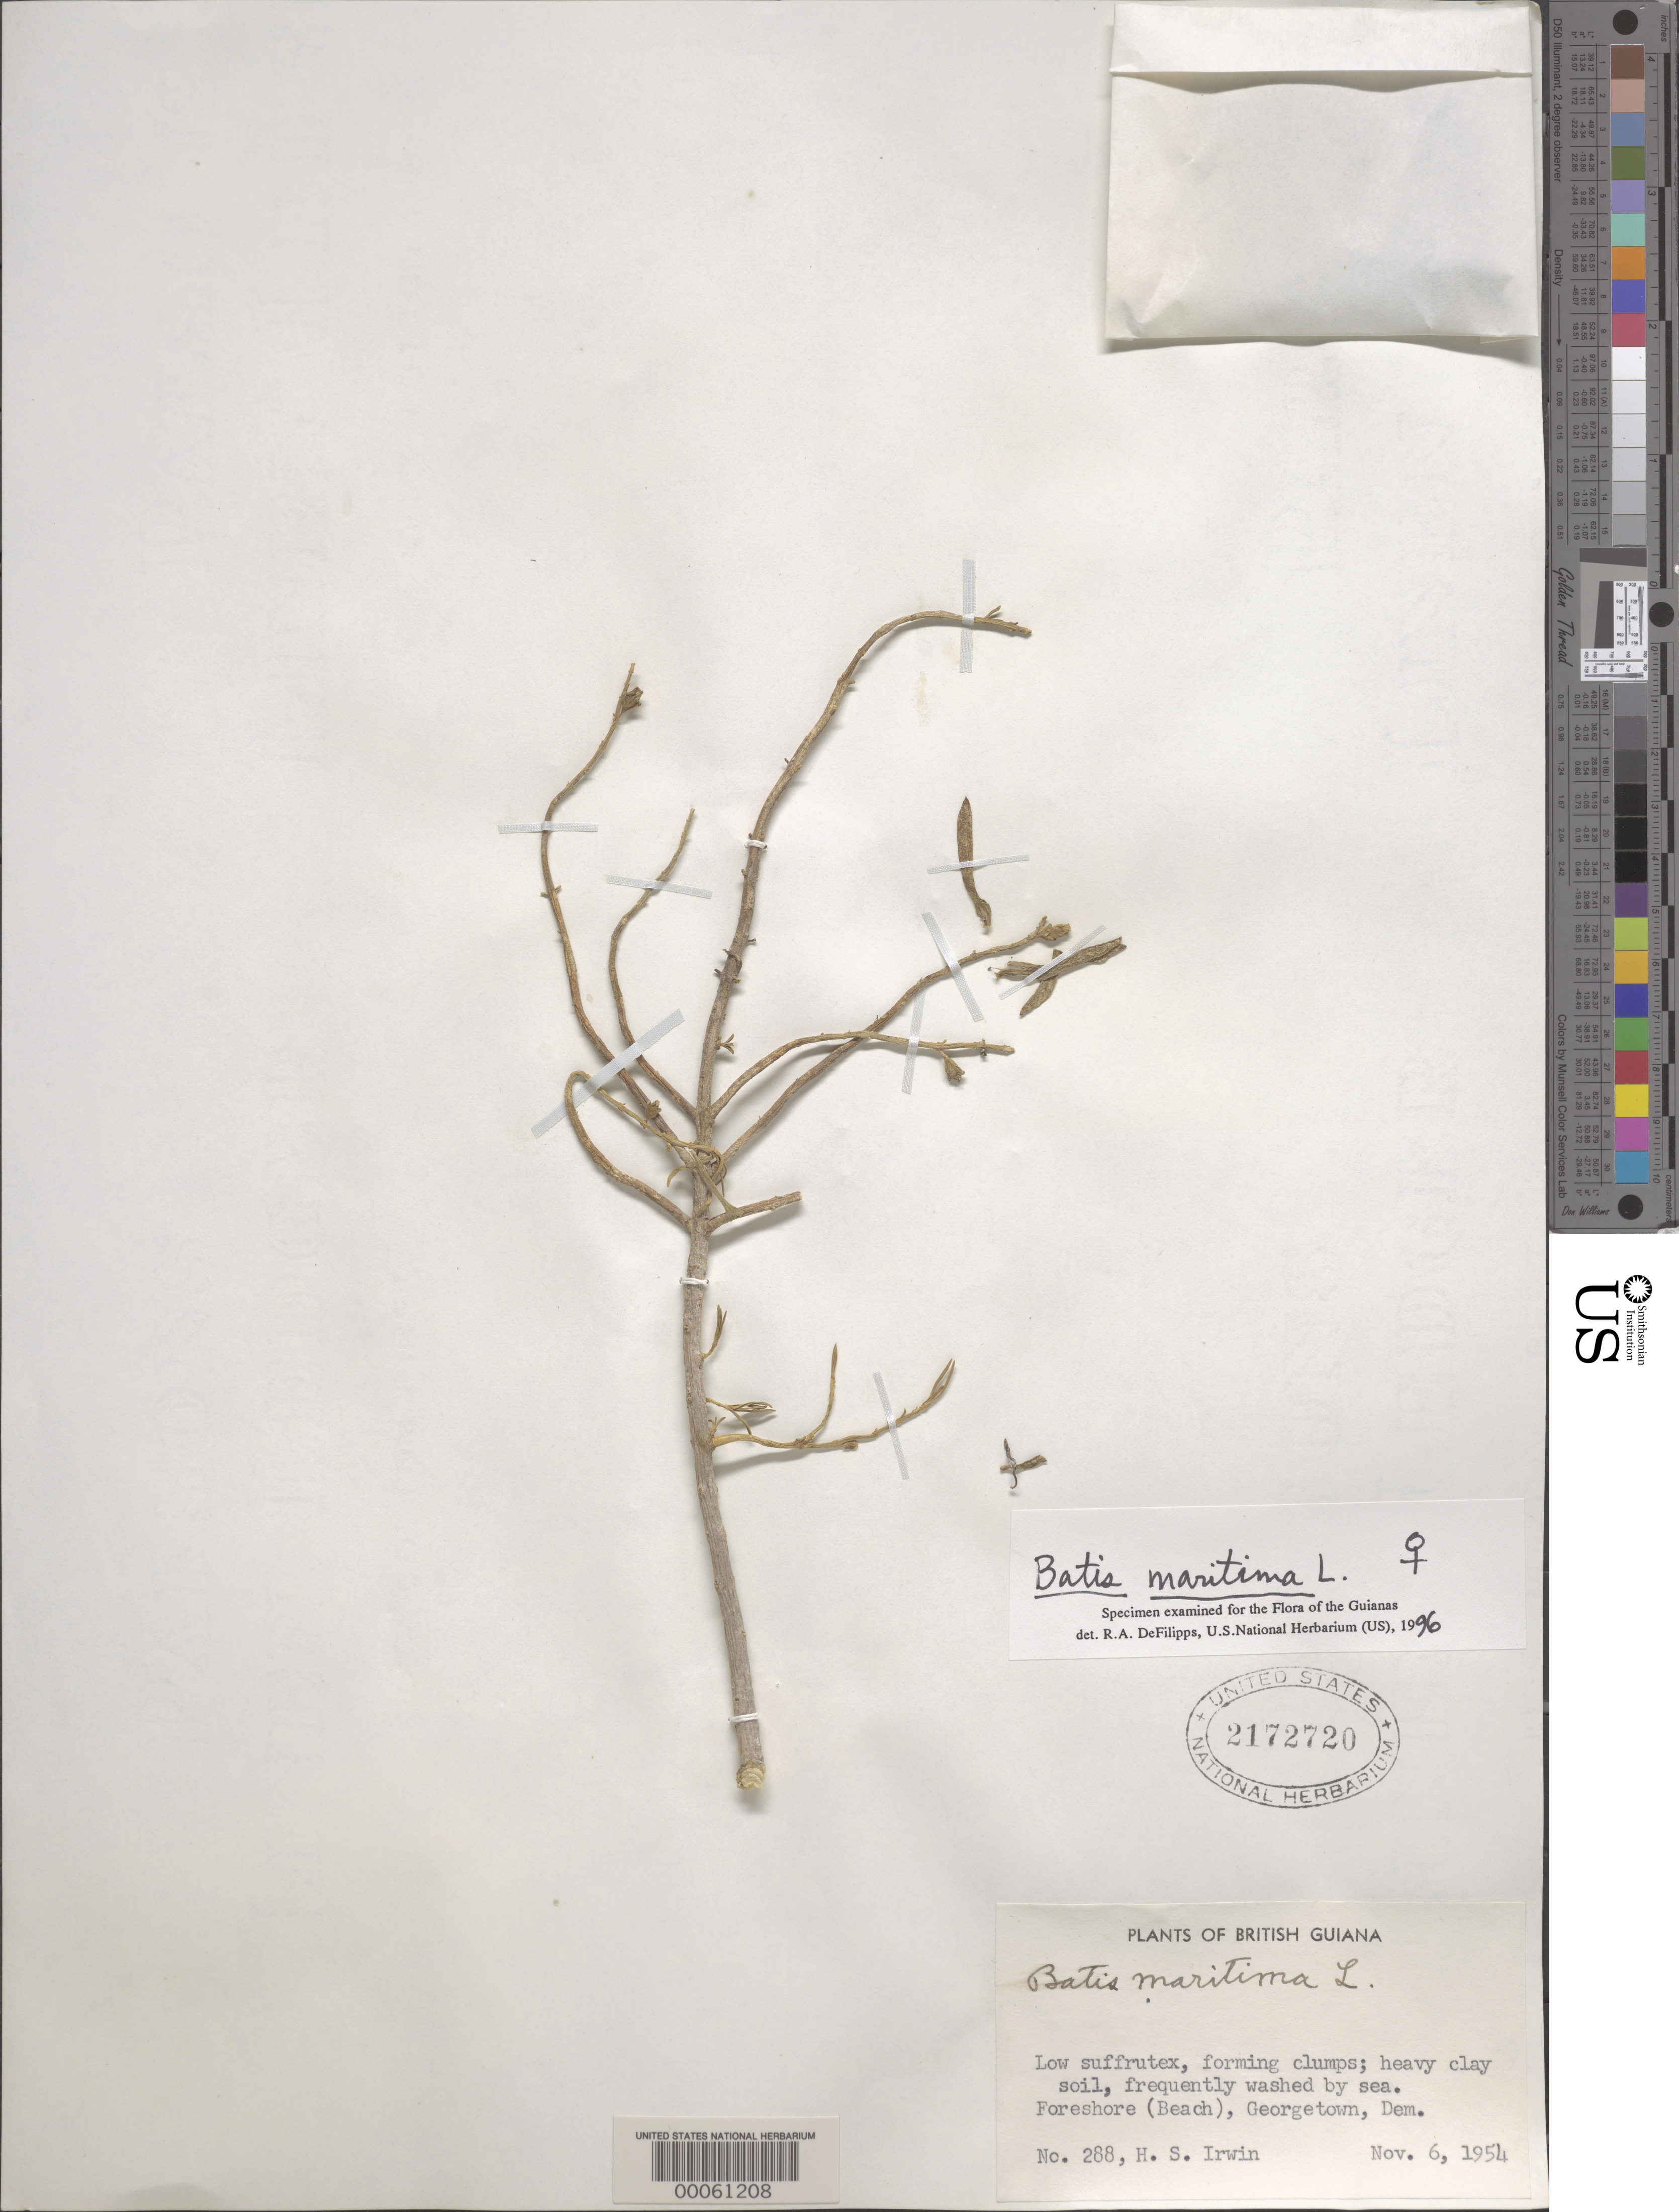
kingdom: Plantae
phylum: Tracheophyta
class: Magnoliopsida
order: Brassicales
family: Bataceae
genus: Batis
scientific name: Batis maritima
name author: L.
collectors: H. Irwin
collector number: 288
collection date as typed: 06 Nov 1954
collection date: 1954-11-06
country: Guyana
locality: Foreshore (beach), georgetown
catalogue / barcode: US 2172720